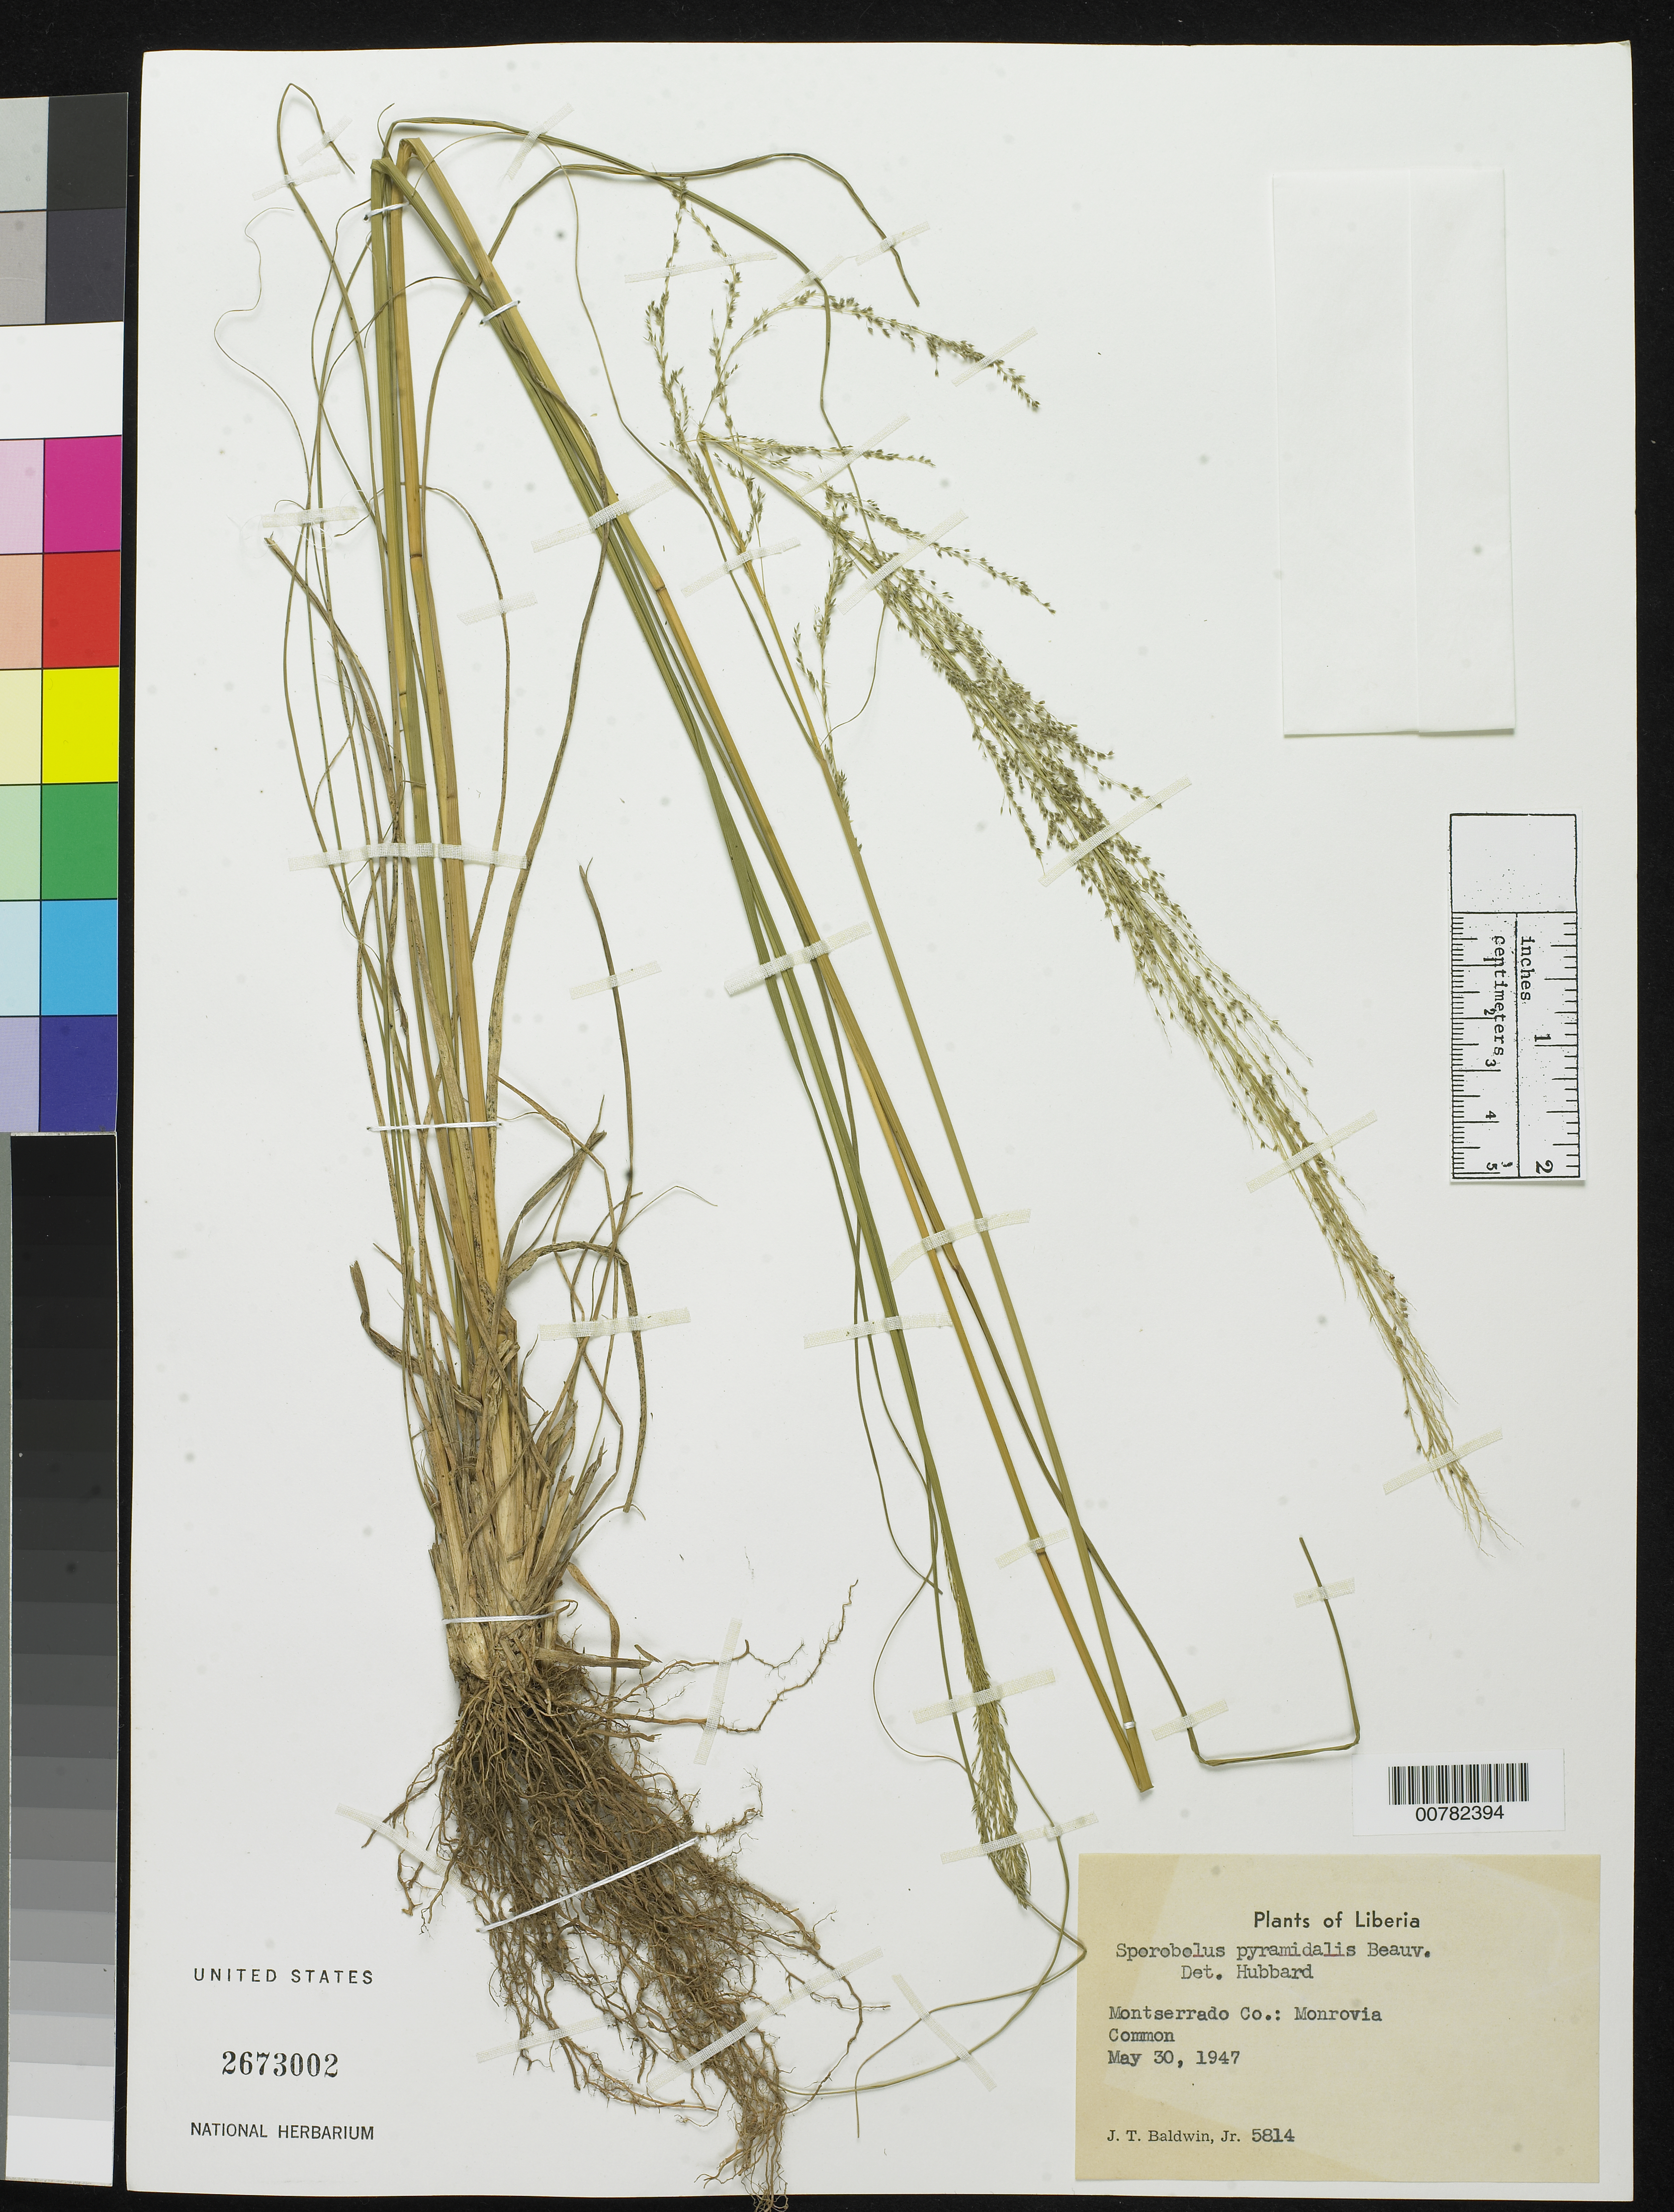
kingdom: Plantae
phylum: Tracheophyta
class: Liliopsida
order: Poales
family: Poaceae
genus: Sporobolus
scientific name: Sporobolus pyramidalis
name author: P. Beauv.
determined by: Hubbard, C. E.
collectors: J. T. Baldwin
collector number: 5814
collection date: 1947-05-30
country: Liberia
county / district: Montserrado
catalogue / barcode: US 2673002